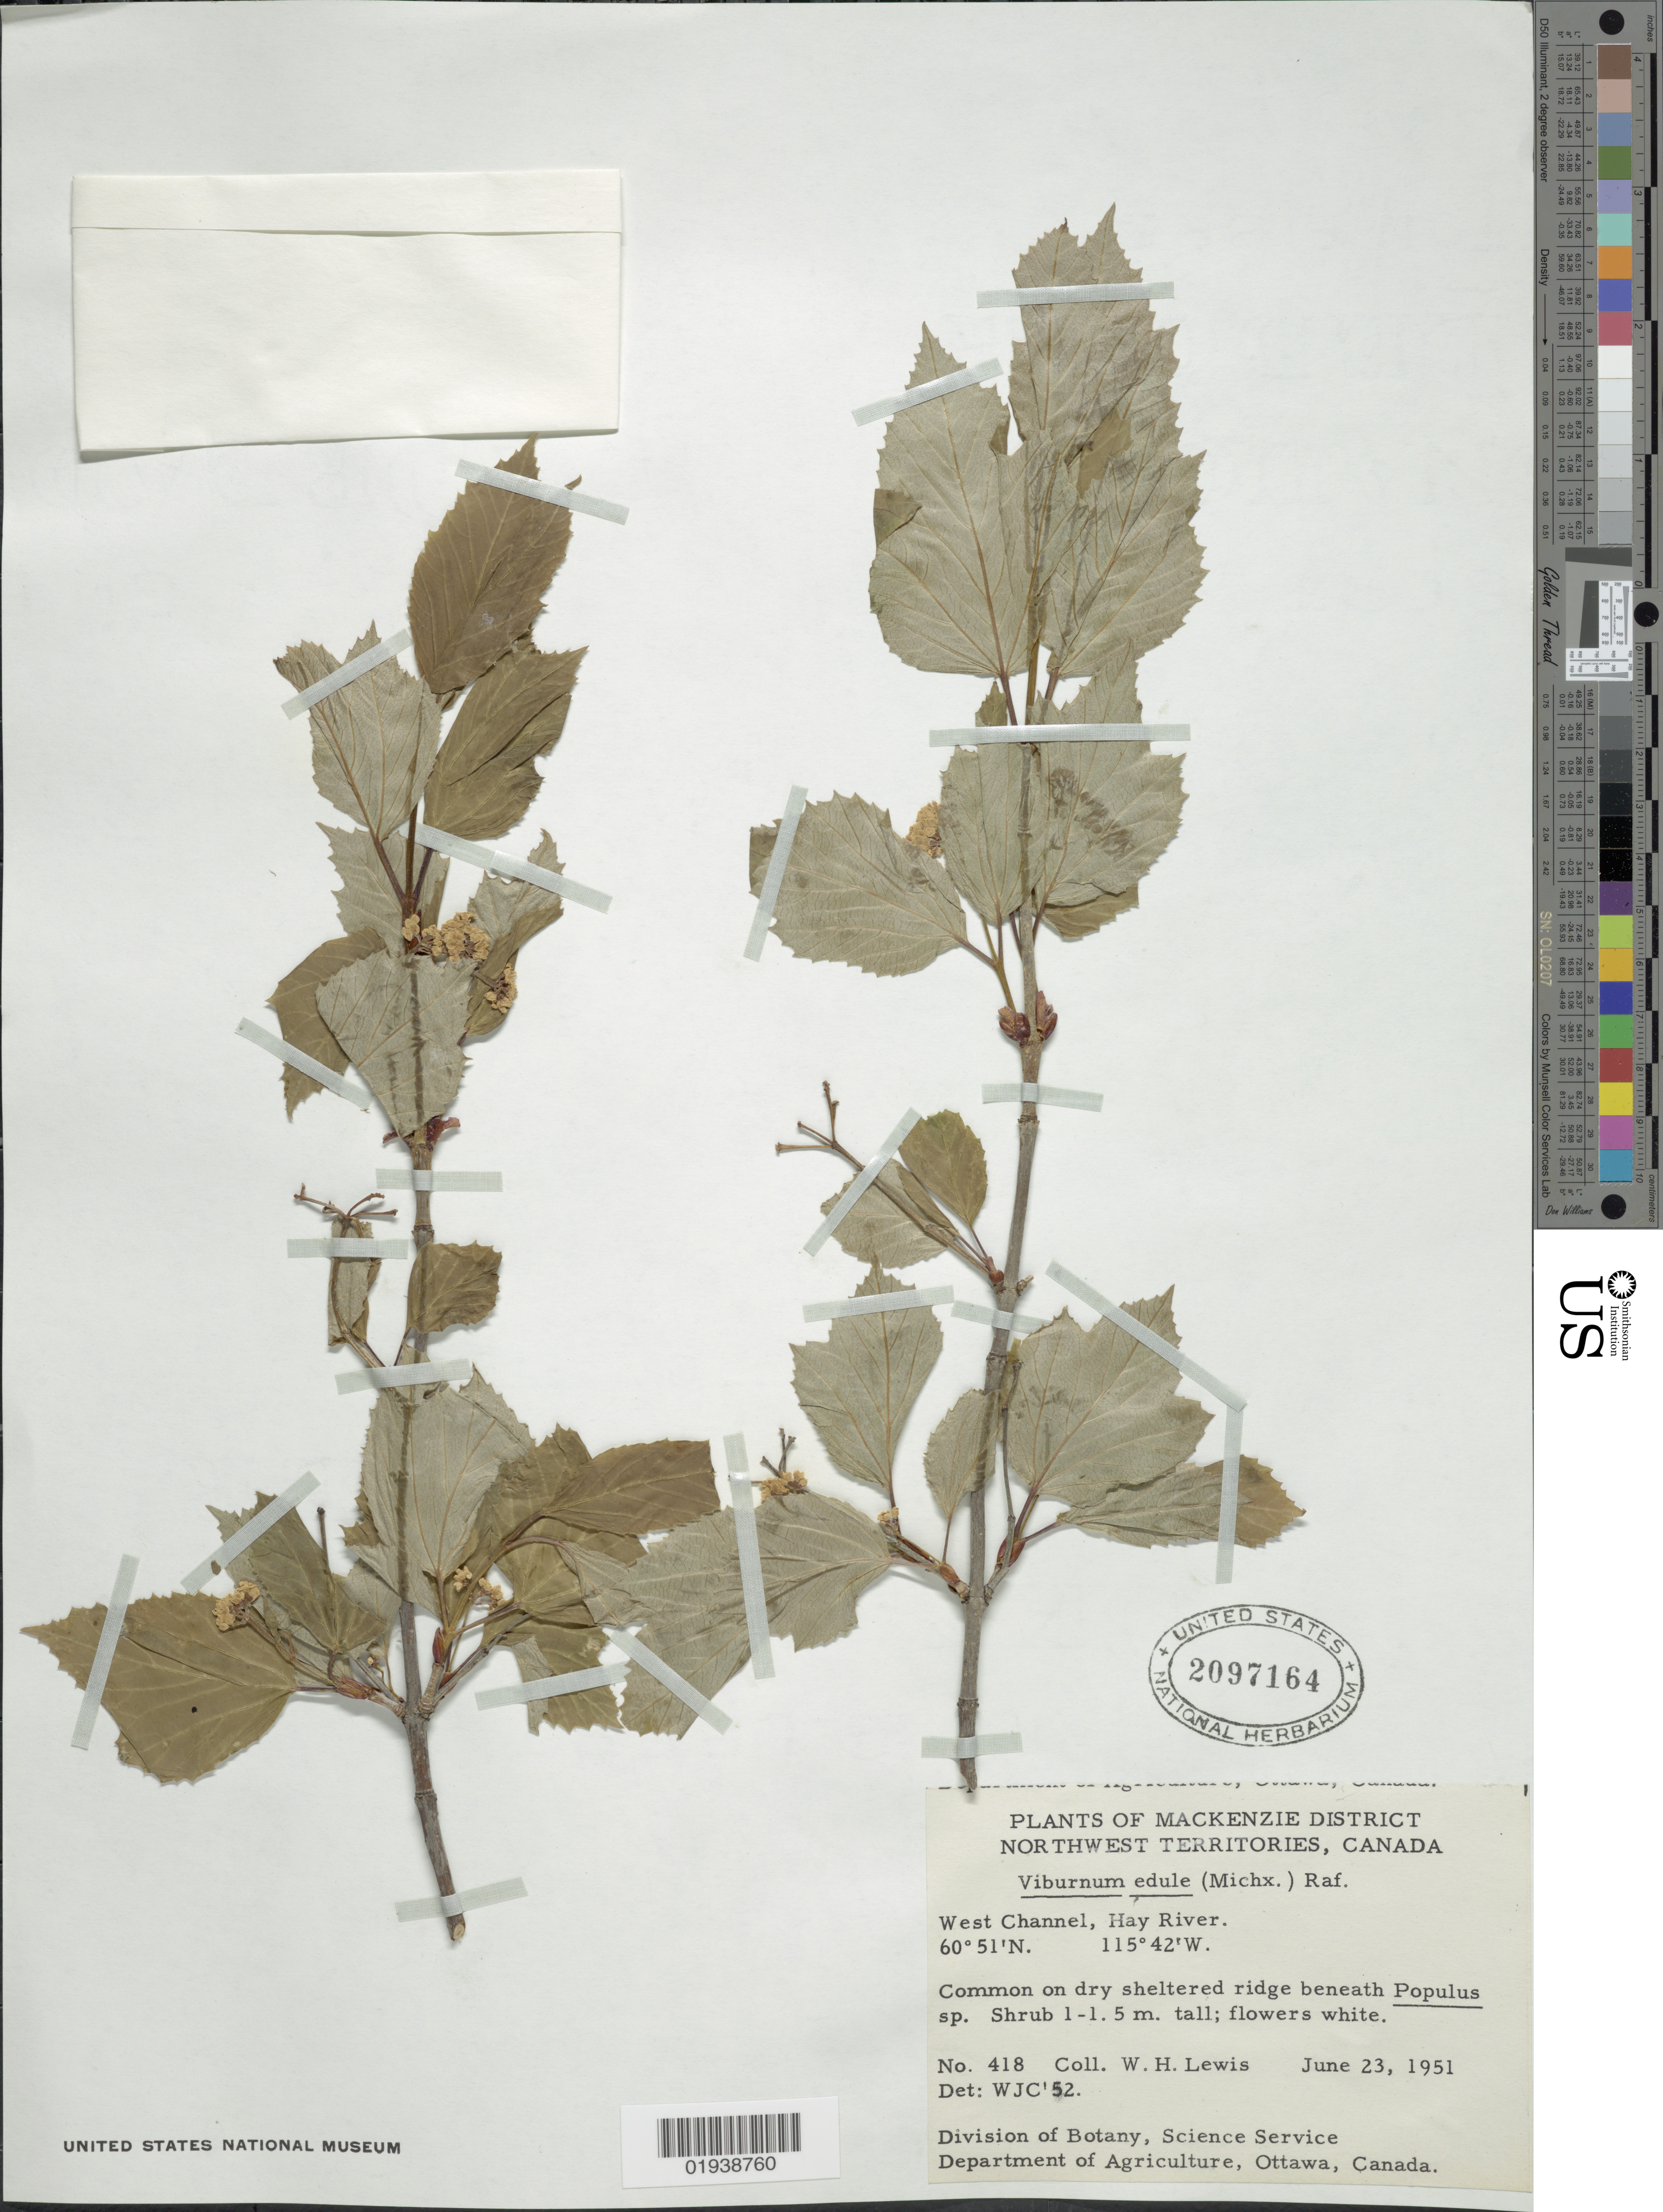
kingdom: Plantae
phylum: Tracheophyta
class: Magnoliopsida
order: Dipsacales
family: Viburnaceae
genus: Viburnum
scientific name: Viburnum edule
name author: (Michx.) Raf.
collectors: W. H. Lewis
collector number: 418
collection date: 1951-06-23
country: Canada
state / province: Northwest Territories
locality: Mackenzie District. West Channel, Hay River.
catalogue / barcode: US 2097164